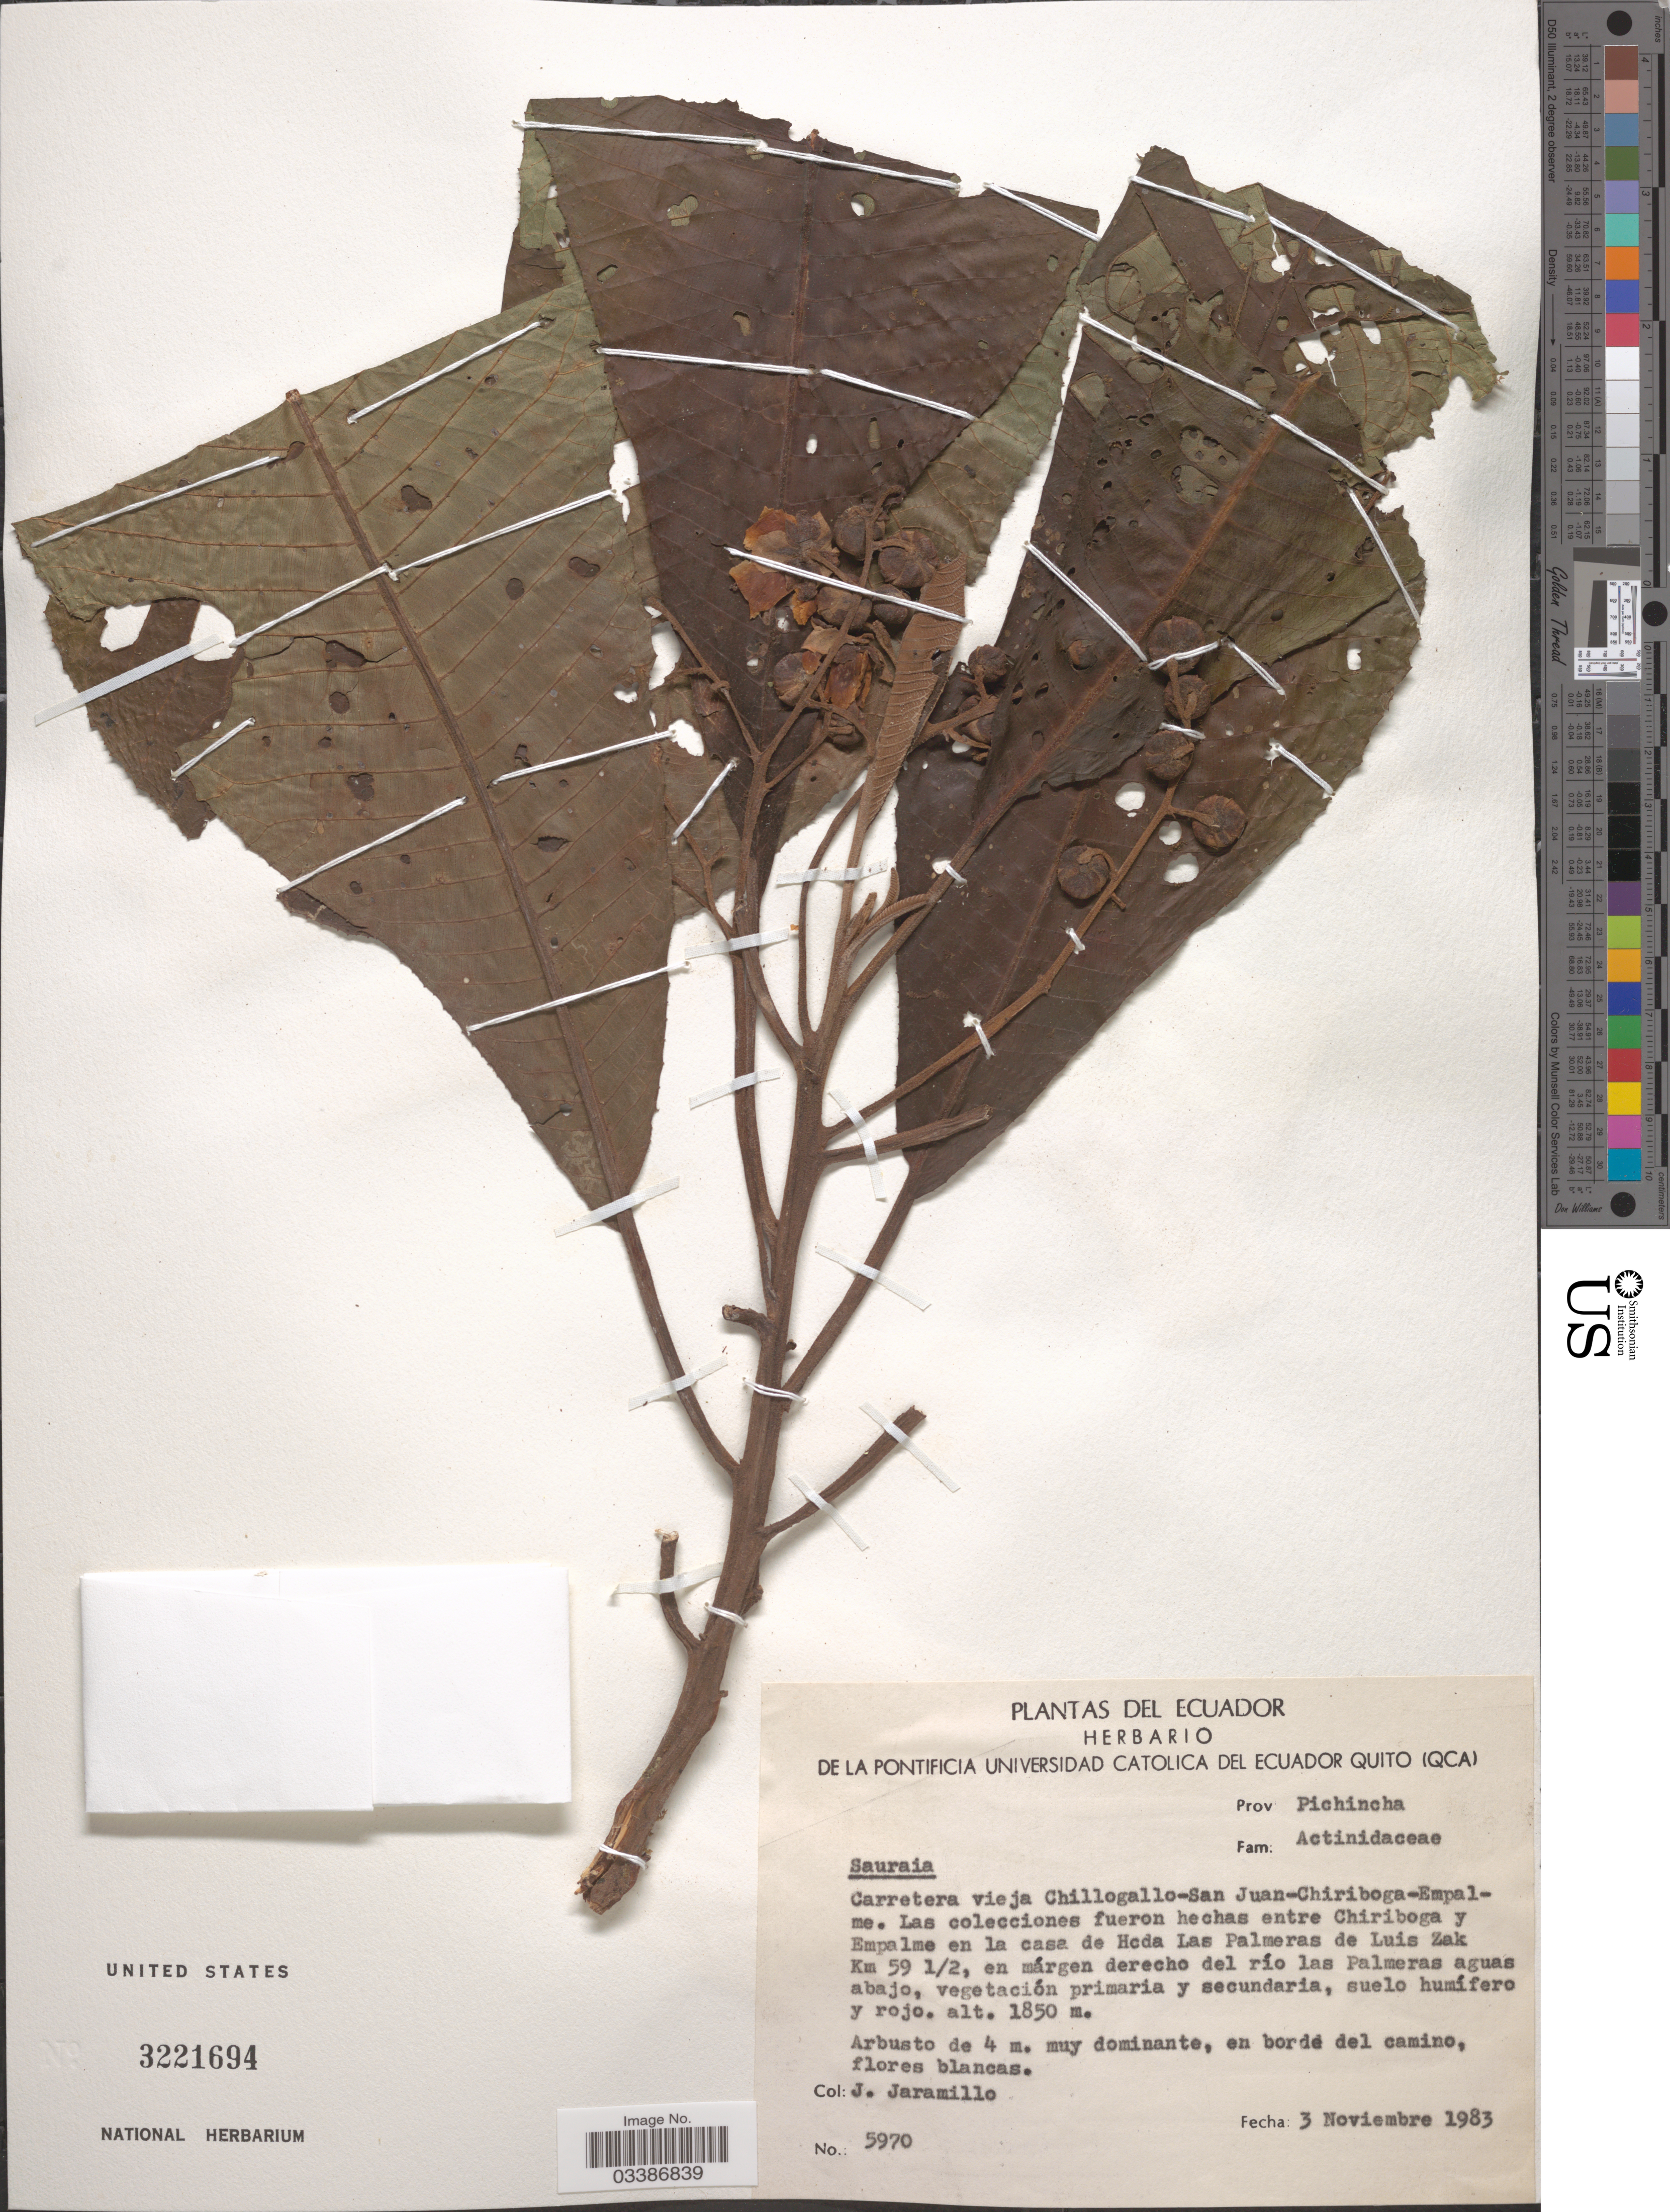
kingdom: Plantae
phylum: Tracheophyta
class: Magnoliopsida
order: Ericales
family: Actinidiaceae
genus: Saurauia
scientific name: Saurauia sp.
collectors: J. Jaramillo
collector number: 5970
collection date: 1983-11-03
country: Ecuador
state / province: Pichincha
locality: Carretera vieja Chillogallo-San Juan-Chiriboga- Empalme. Las colecciones fueron hechas entre Chiriboga y Empalme en la casa de Hcda Las Palmeras de Luis Zak Km 59 ½, en márgen derecho del río las Palmeras aguas abajo.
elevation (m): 1850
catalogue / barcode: US 3221694